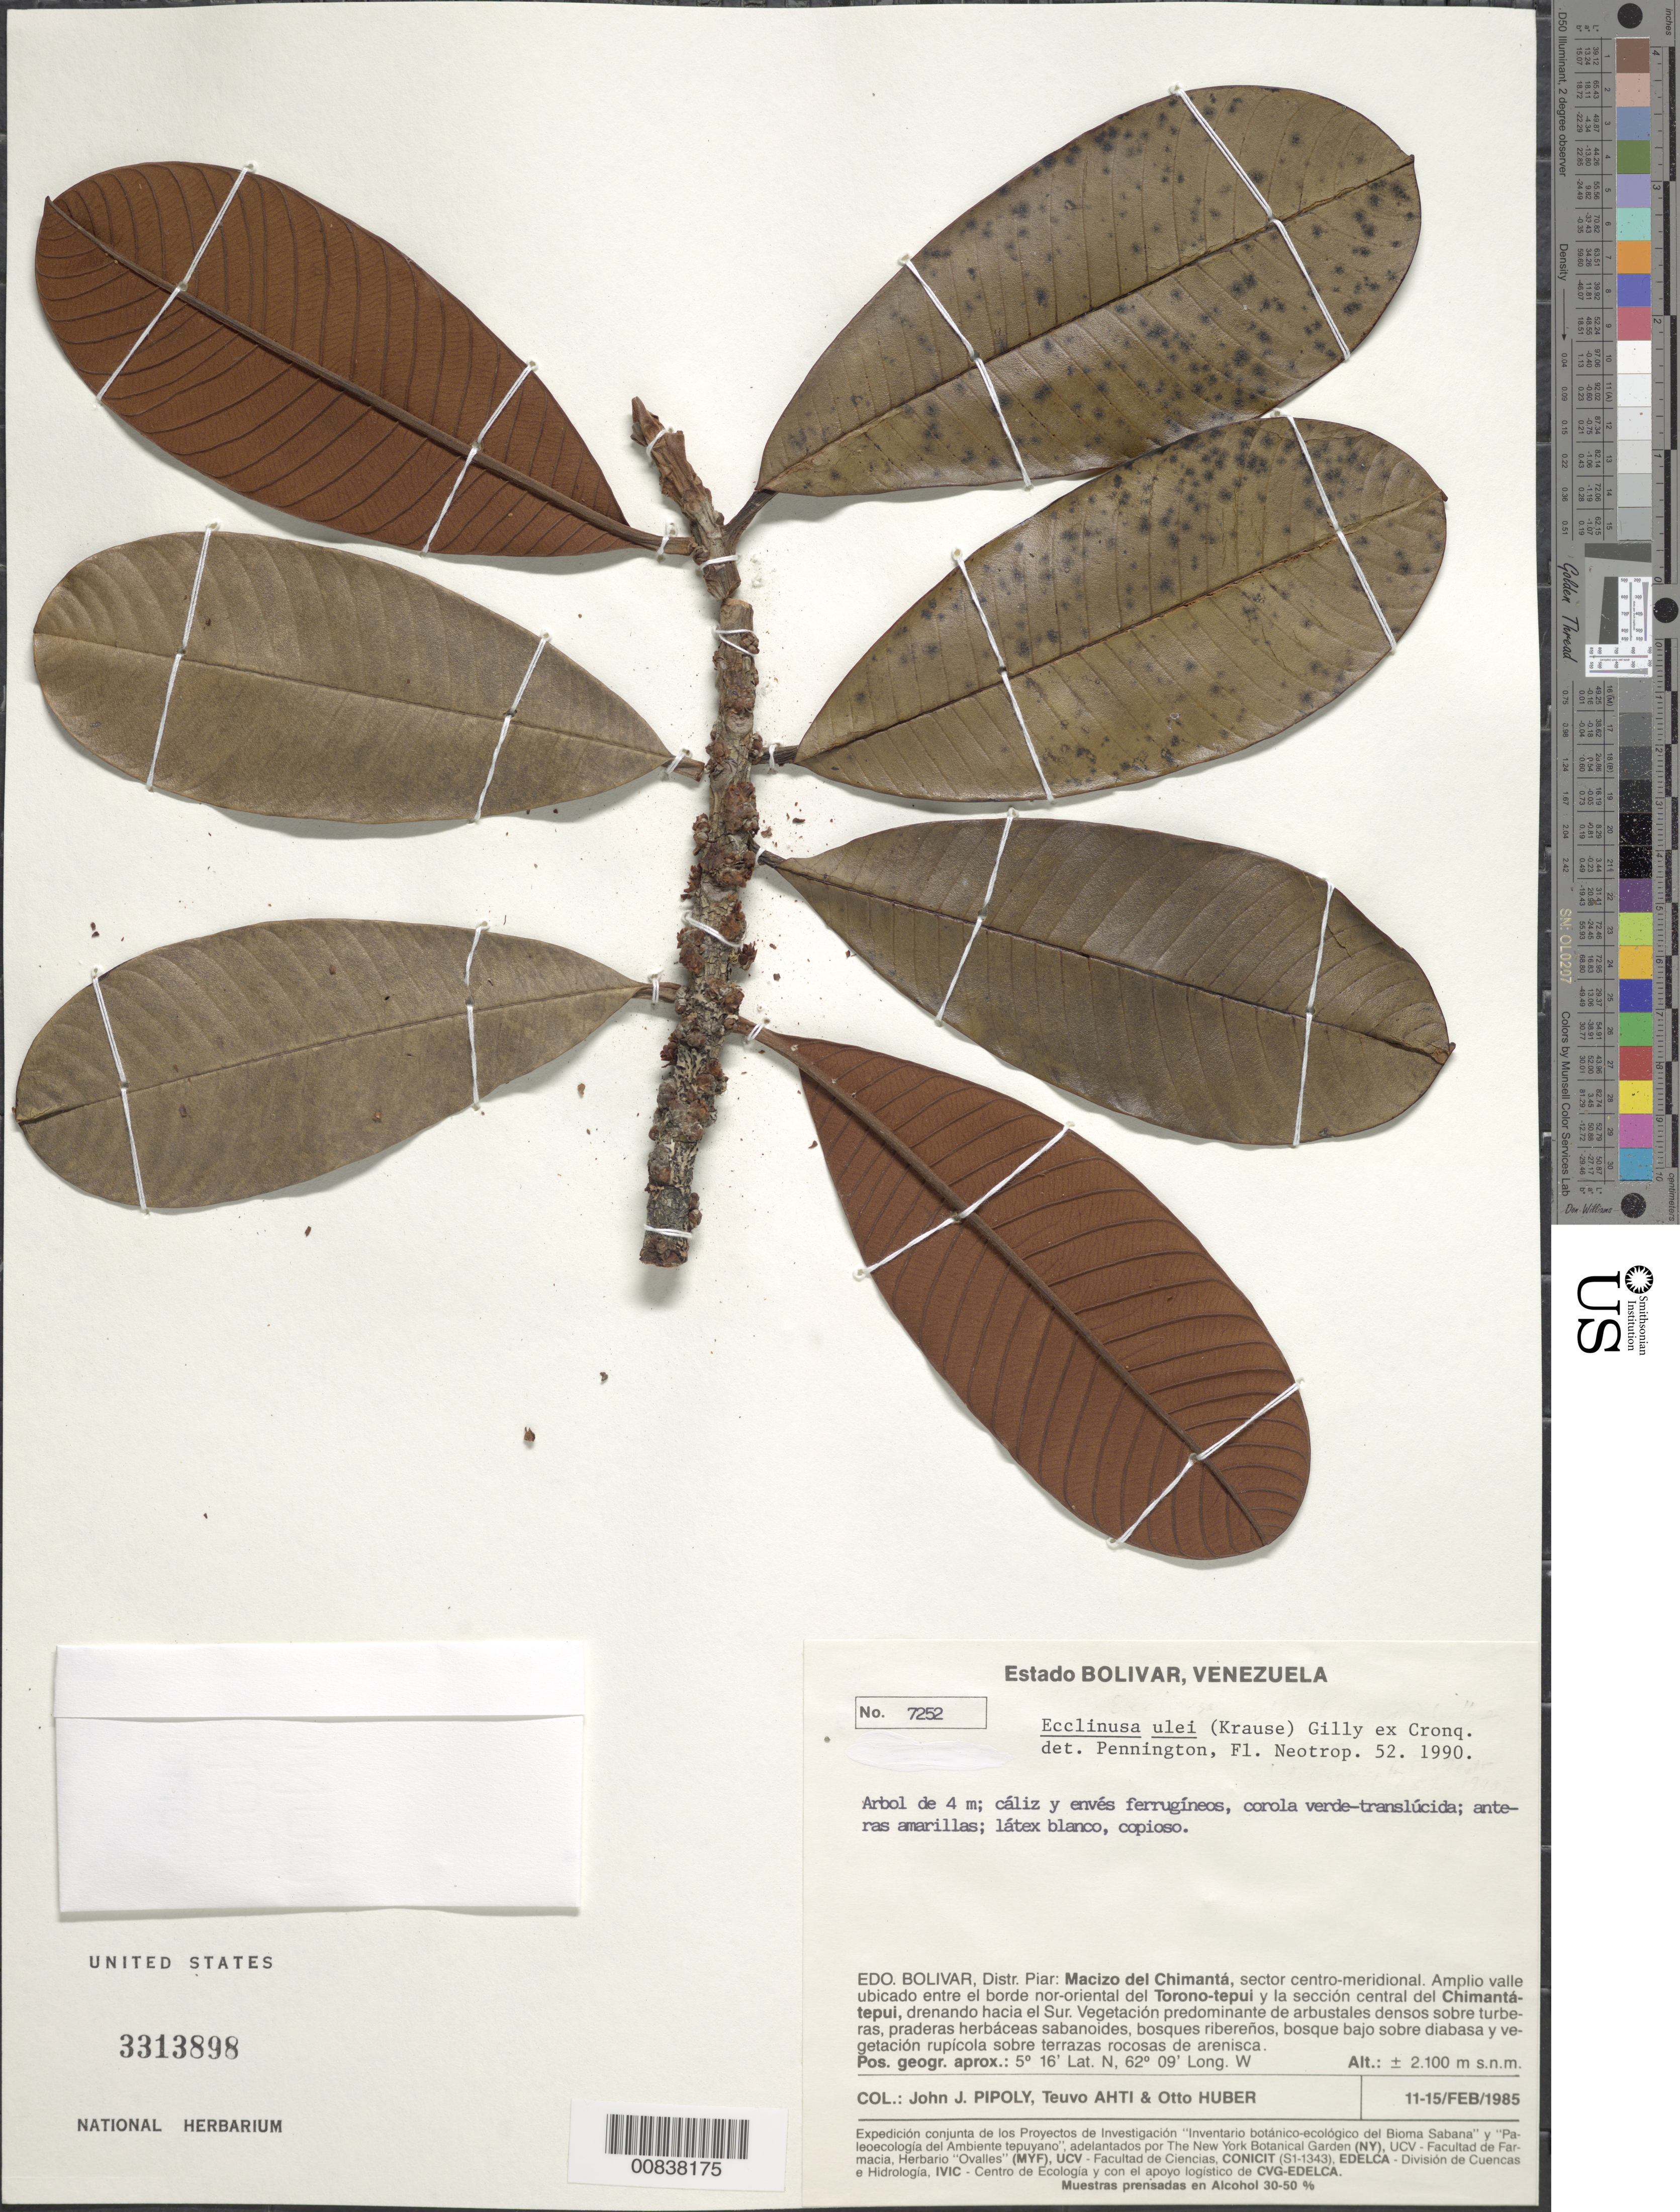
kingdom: Plantae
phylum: Tracheophyta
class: Magnoliopsida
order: Ericales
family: Sapotaceae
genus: Ecclinusa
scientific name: Ecclinusa ulei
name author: (K. Krause) Gilly ex Cronq.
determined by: Pennington, T. D., (K)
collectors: J. J. Pipoly, T. T. Ahti & O. Huber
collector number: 7252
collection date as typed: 11-Feb-85 to 15-Feb-85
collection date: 1985-02-11/1985-02-15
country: Venezuela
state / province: Bolívar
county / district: Piar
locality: Macizo del Chimantá, sector centro-meridional, entre el borde nor-oriental del Torono-tepuí y la sección central del Chimantá-tepuí.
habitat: Amplio valle ubicado.Vegetación predominente de arbustaales densos sobre turberas, praderas herbaceas sabanoides, bosque riberenos, bosque bajo sobre.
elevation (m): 2100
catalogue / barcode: US 3313898